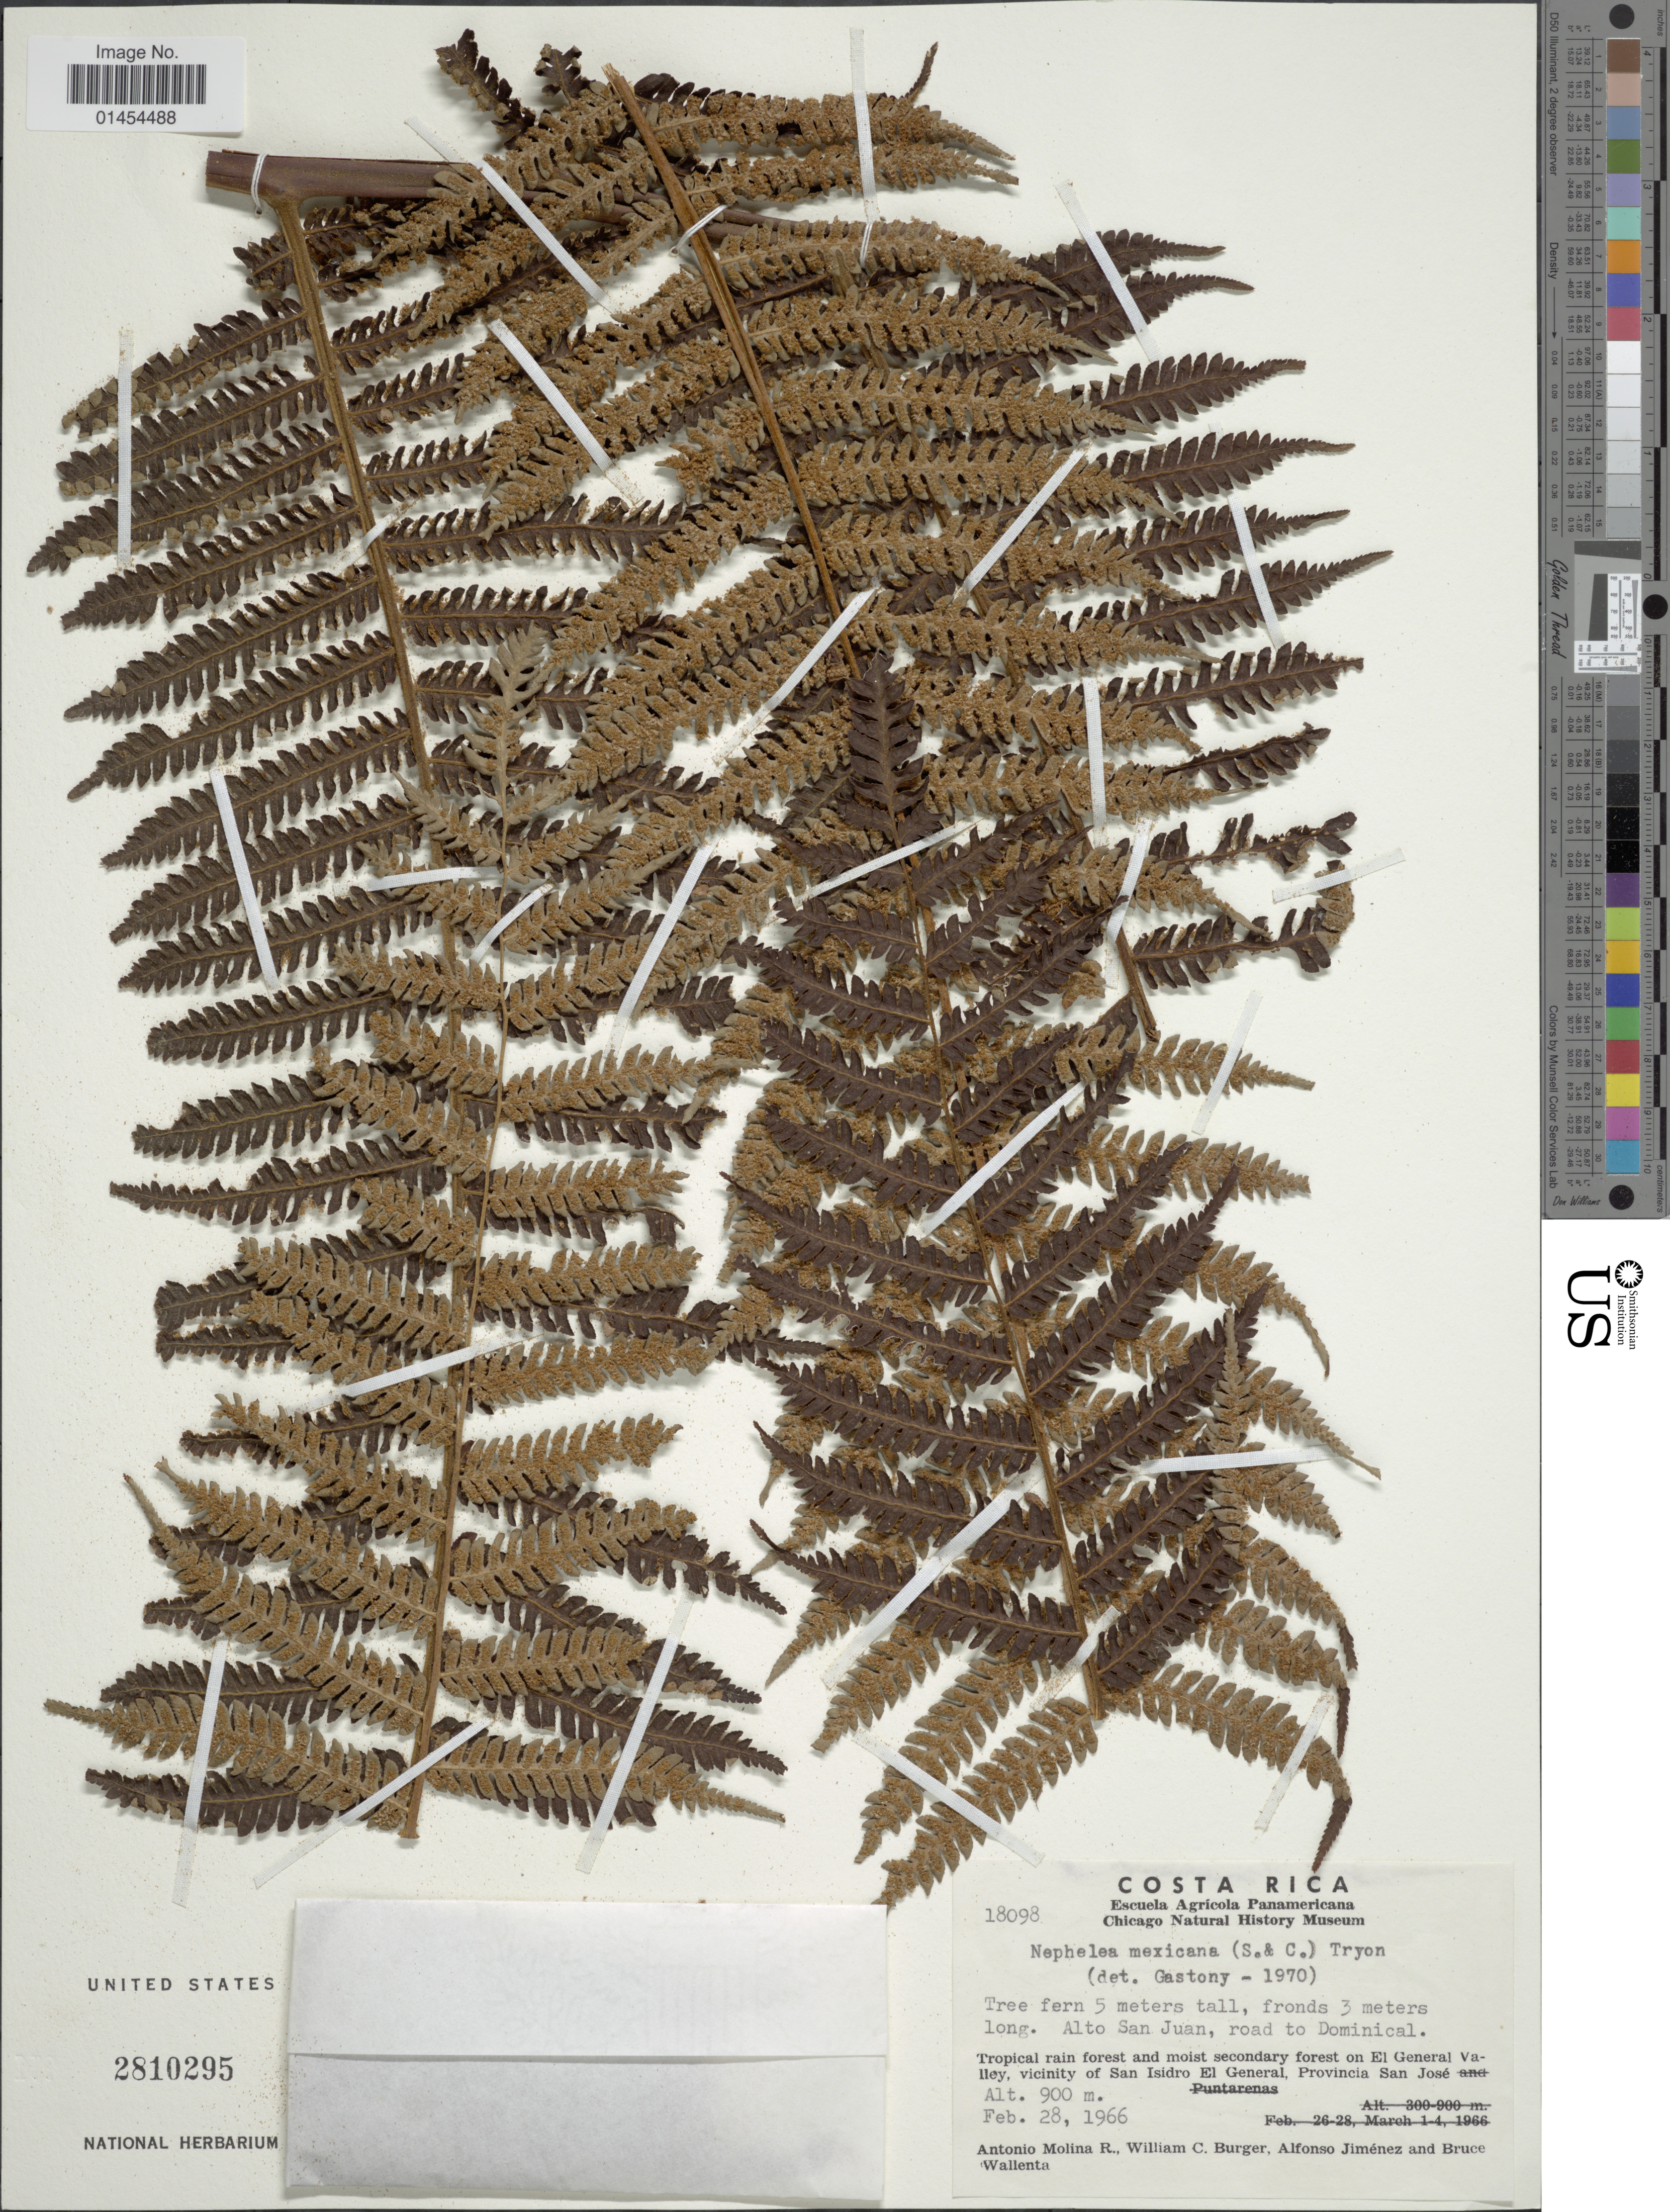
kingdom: Plantae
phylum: Tracheophyta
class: Polypodiopsida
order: Cyatheales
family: Cyatheaceae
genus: Alsophila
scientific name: Alsophila firma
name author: (Baker) D.S. Conant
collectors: A. Molina R., W. Burger, A. Jiménez & B. Wallenta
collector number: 18098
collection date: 1966-02-28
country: Costa Rica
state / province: San José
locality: Tropical rain forest and moist secondary forest on El General Valley, vicinity of San Isidro El General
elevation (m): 900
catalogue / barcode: US 2810295